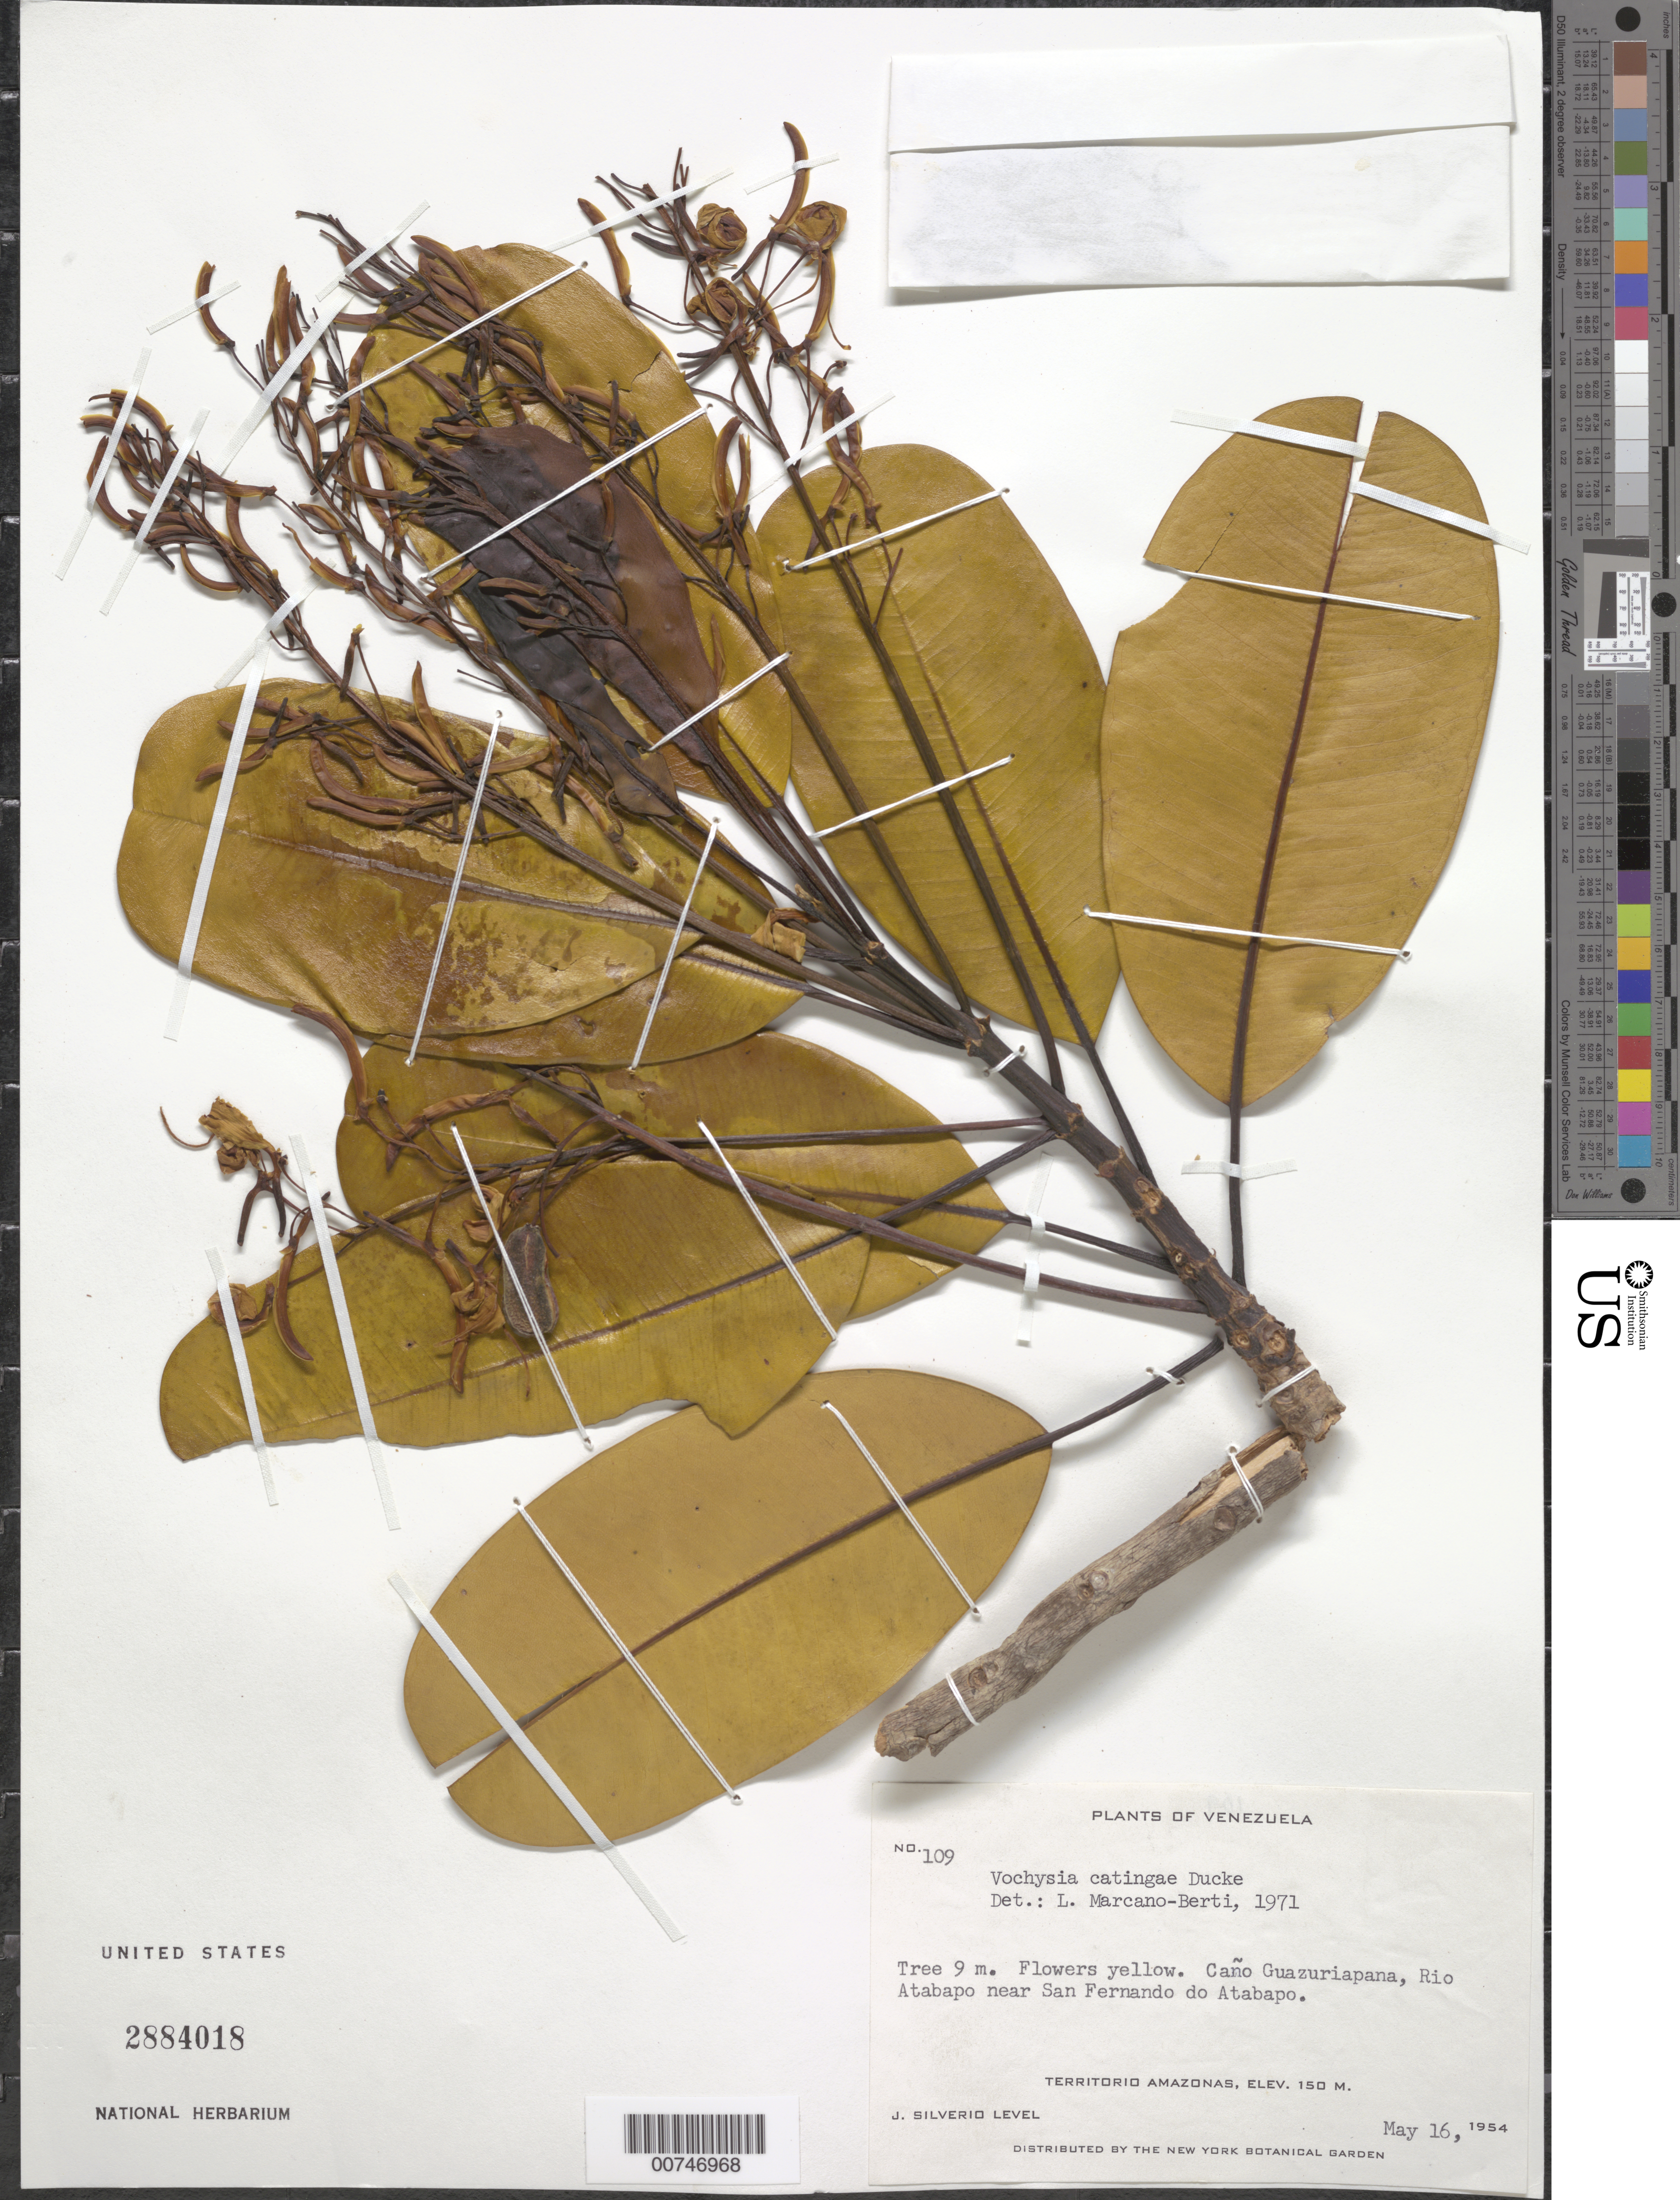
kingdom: Plantae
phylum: Tracheophyta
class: Magnoliopsida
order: Myrtales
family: Vochysiaceae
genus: Vochysia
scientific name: Vochysia catingae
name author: Ducke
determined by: Marcano-Berti, L.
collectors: J. Silverio L.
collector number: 109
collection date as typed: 16-May-54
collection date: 1954-05-16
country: Venezuela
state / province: Amazonas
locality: Caño Guazuriapana, Río Atabapo, near San Fernando de Atabapo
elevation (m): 150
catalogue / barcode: US 2884018